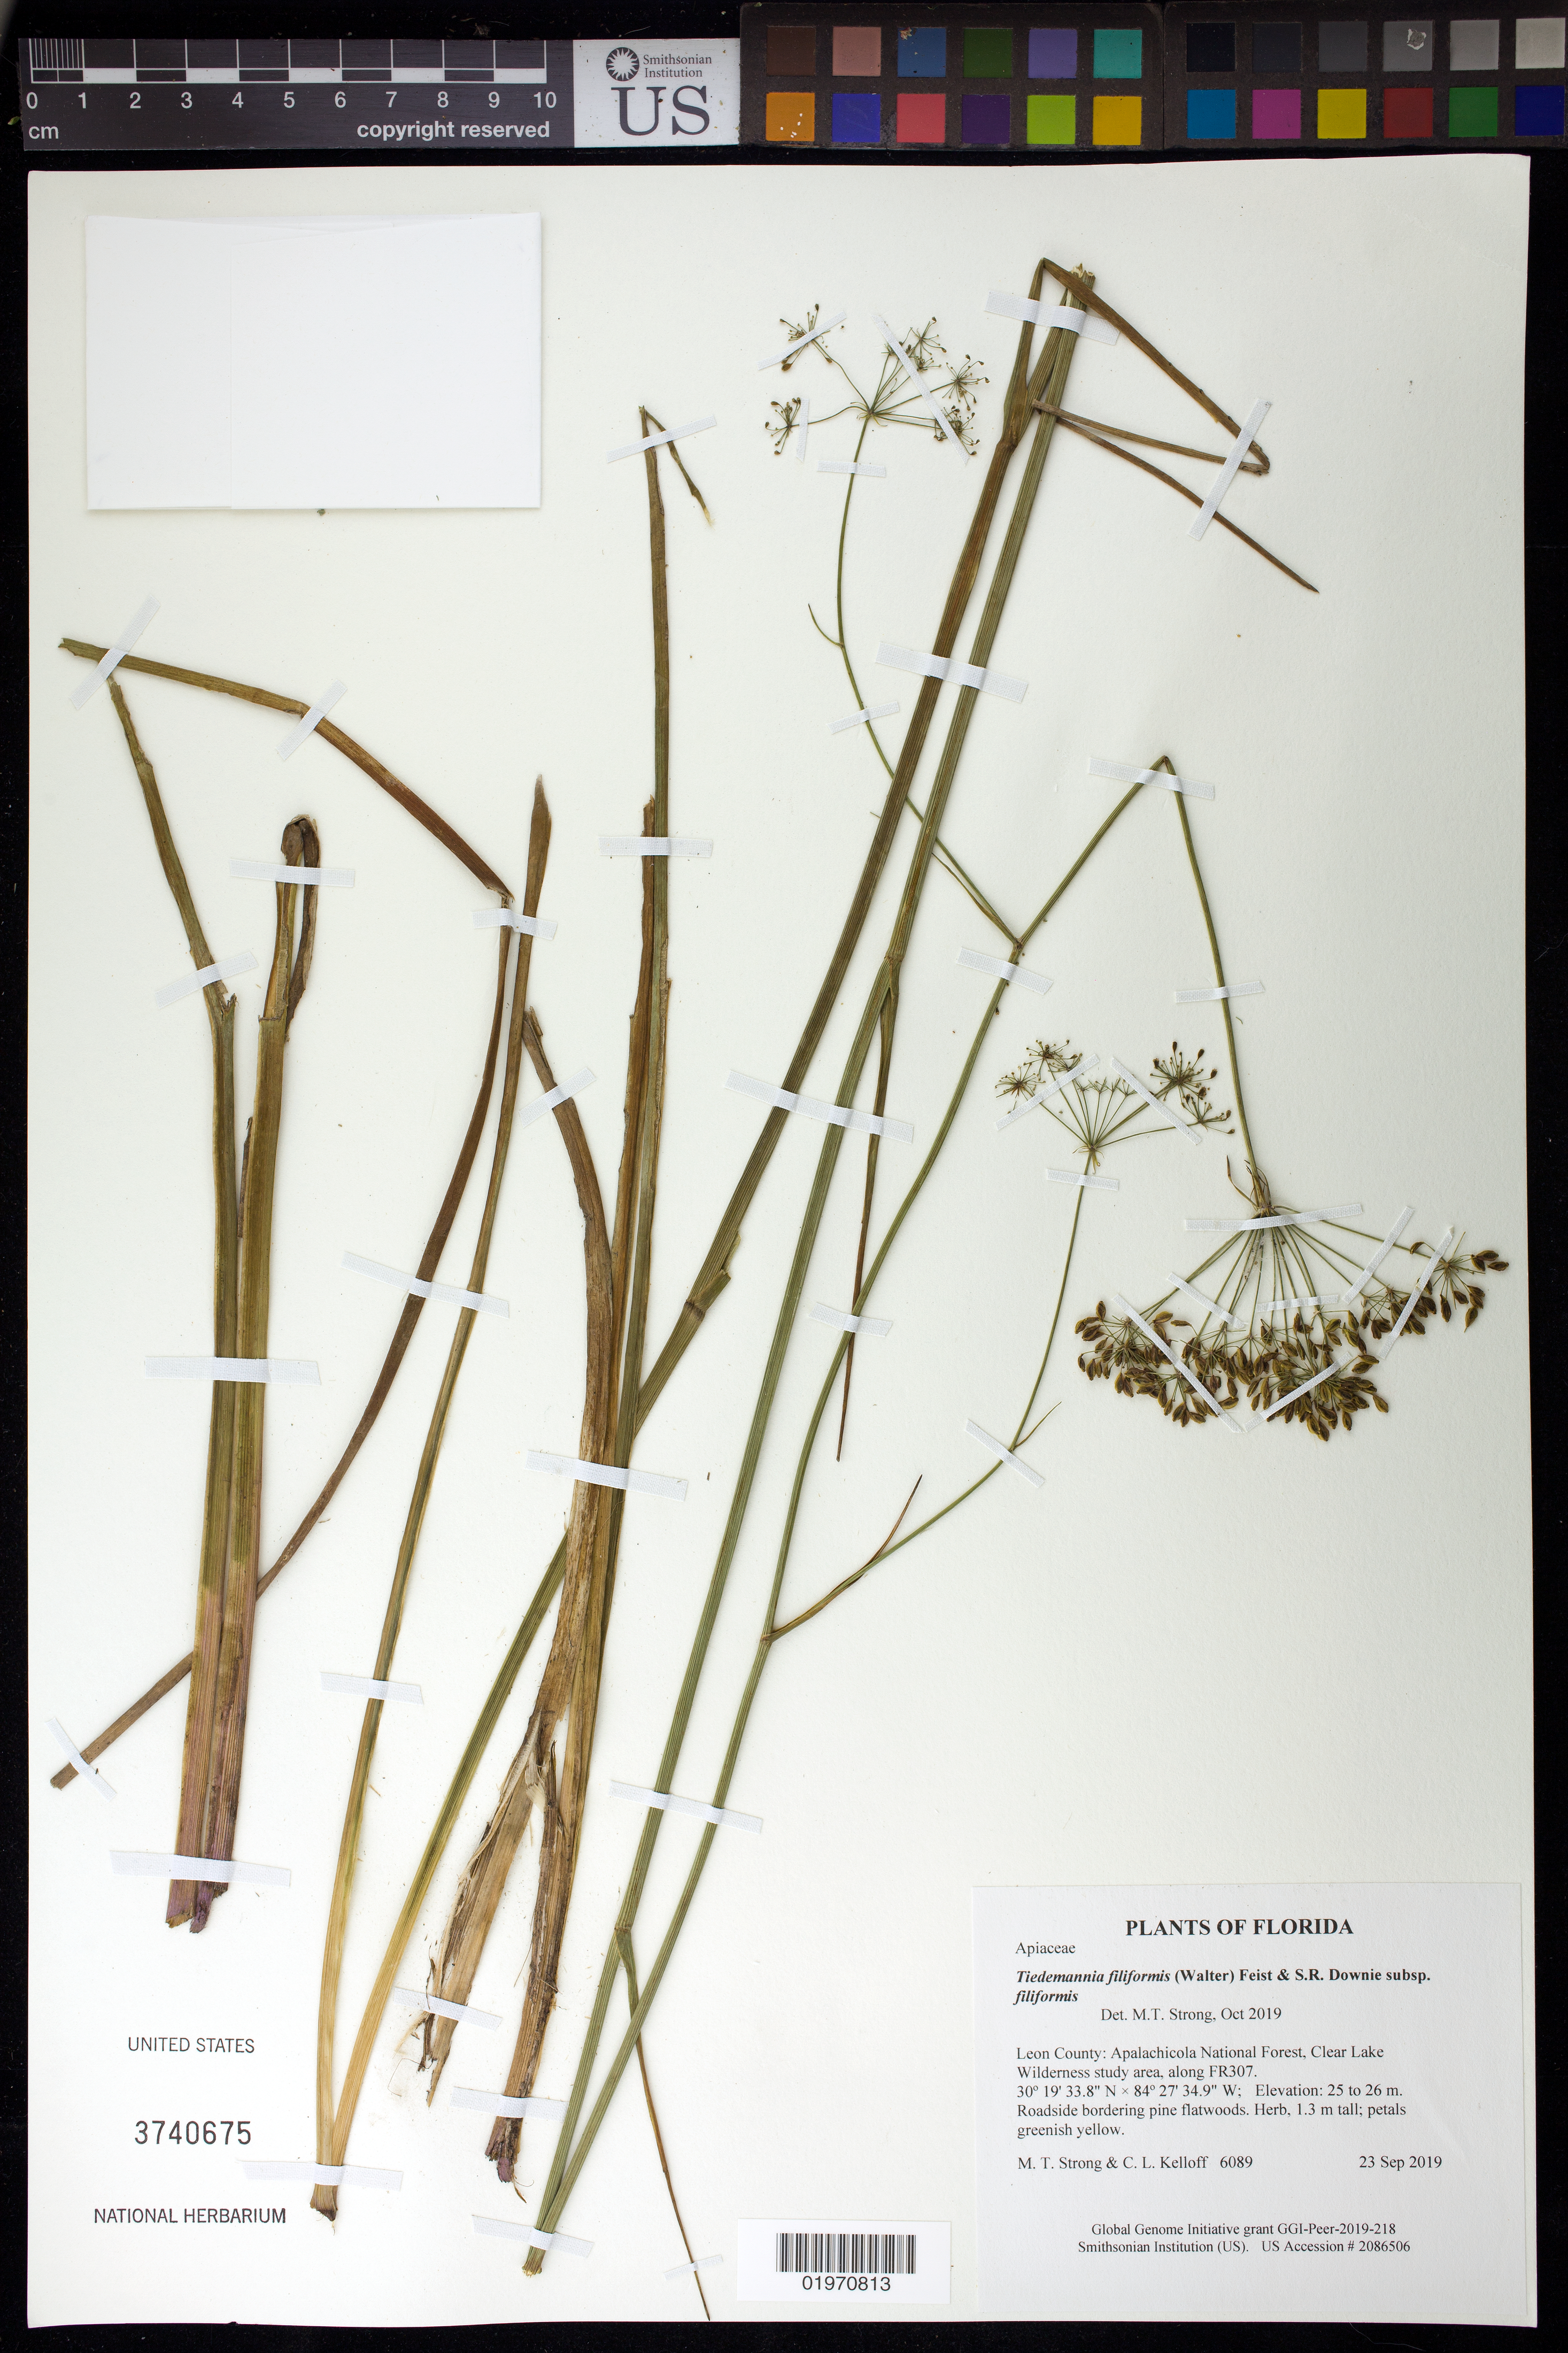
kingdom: Plantae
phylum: Tracheophyta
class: Magnoliopsida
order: Apiales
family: Apiaceae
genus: Tiedemannia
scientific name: Tiedemannia filiformis subsp. filiformis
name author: (Walter) Feist & S.R. Downie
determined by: Strong, Mark T., (BOT), Smithsonian Institution - National Museum of Natural History (UNITED STATES)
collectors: M. T. Strong & C. L. Kelloff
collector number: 6089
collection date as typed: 23 Sep 2019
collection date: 2019-09-23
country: United States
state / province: Florida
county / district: Leon County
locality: Apalachicola National Forest, Clear Lake Wilderness study area, along FR307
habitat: Roadside bordering pine flatwoods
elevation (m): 25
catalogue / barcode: US 3740675